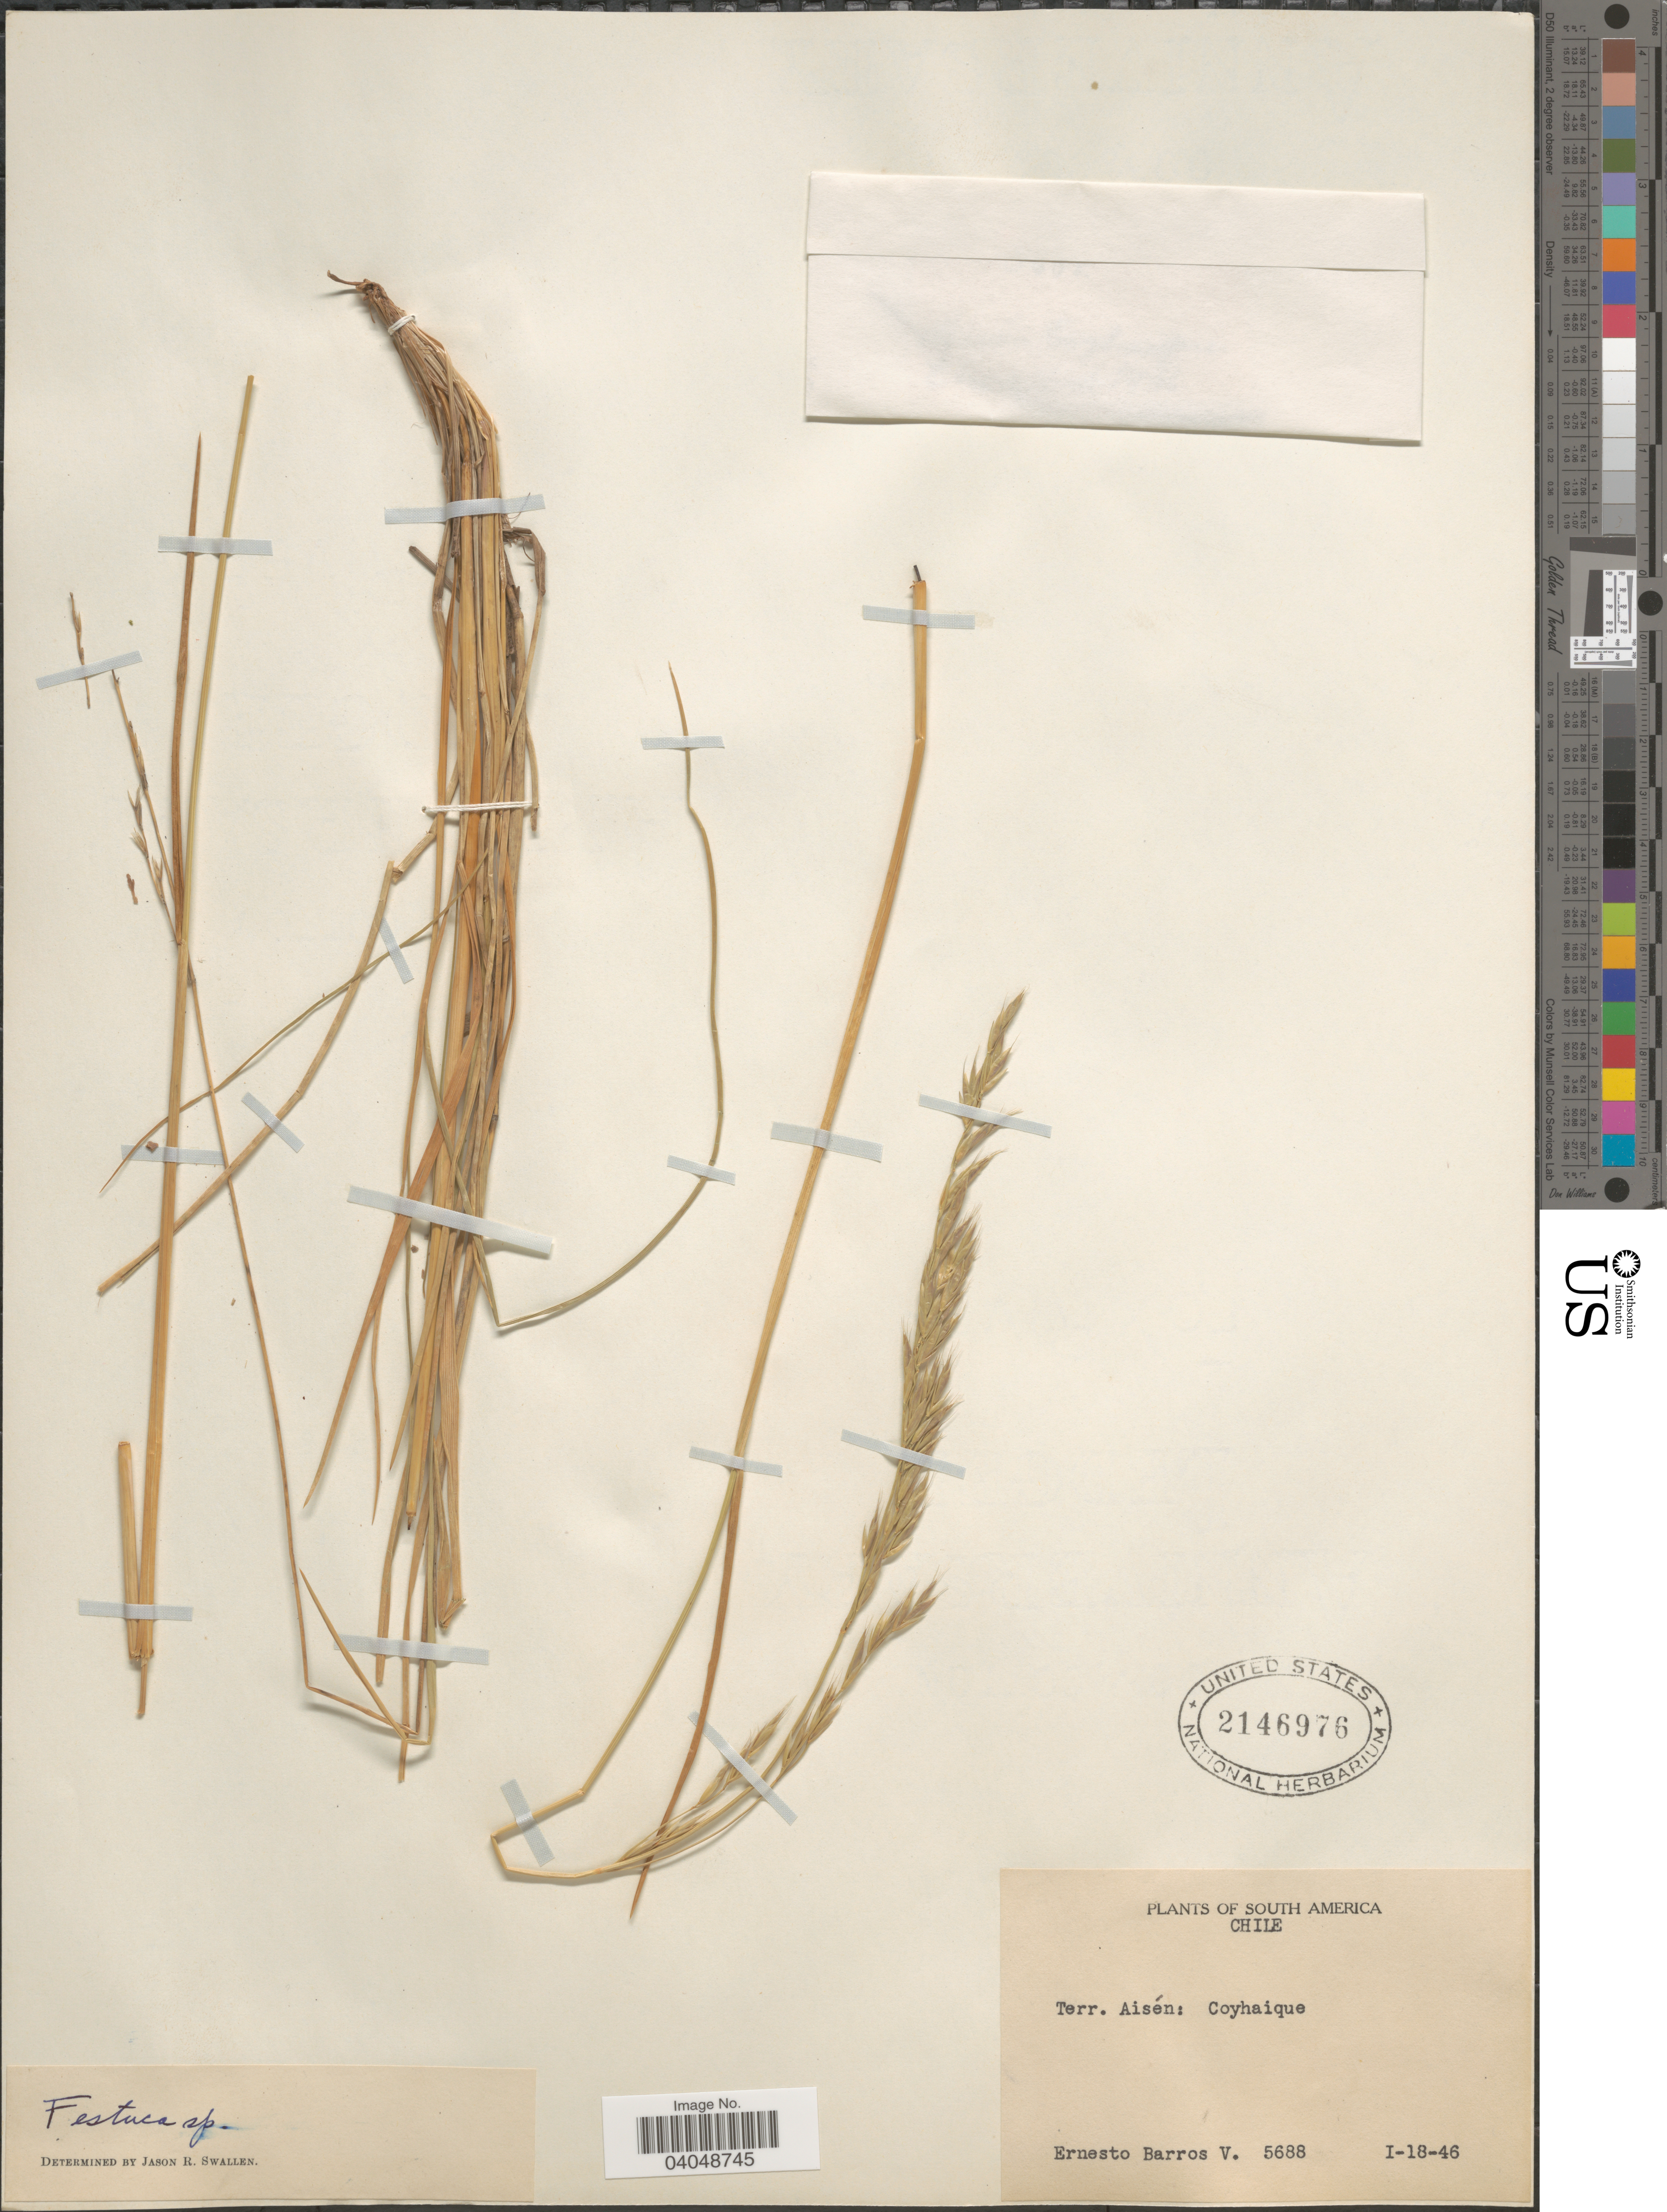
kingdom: Plantae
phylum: Tracheophyta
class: Liliopsida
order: Poales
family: Poaceae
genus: Festuca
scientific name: Festuca sp.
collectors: E. Barros V.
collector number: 5688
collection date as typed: Transcribed d/m/y: 18/1/46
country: Chile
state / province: Aisén (XI)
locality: Terr. Aisén: Coyhaique.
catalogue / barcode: US 2146976